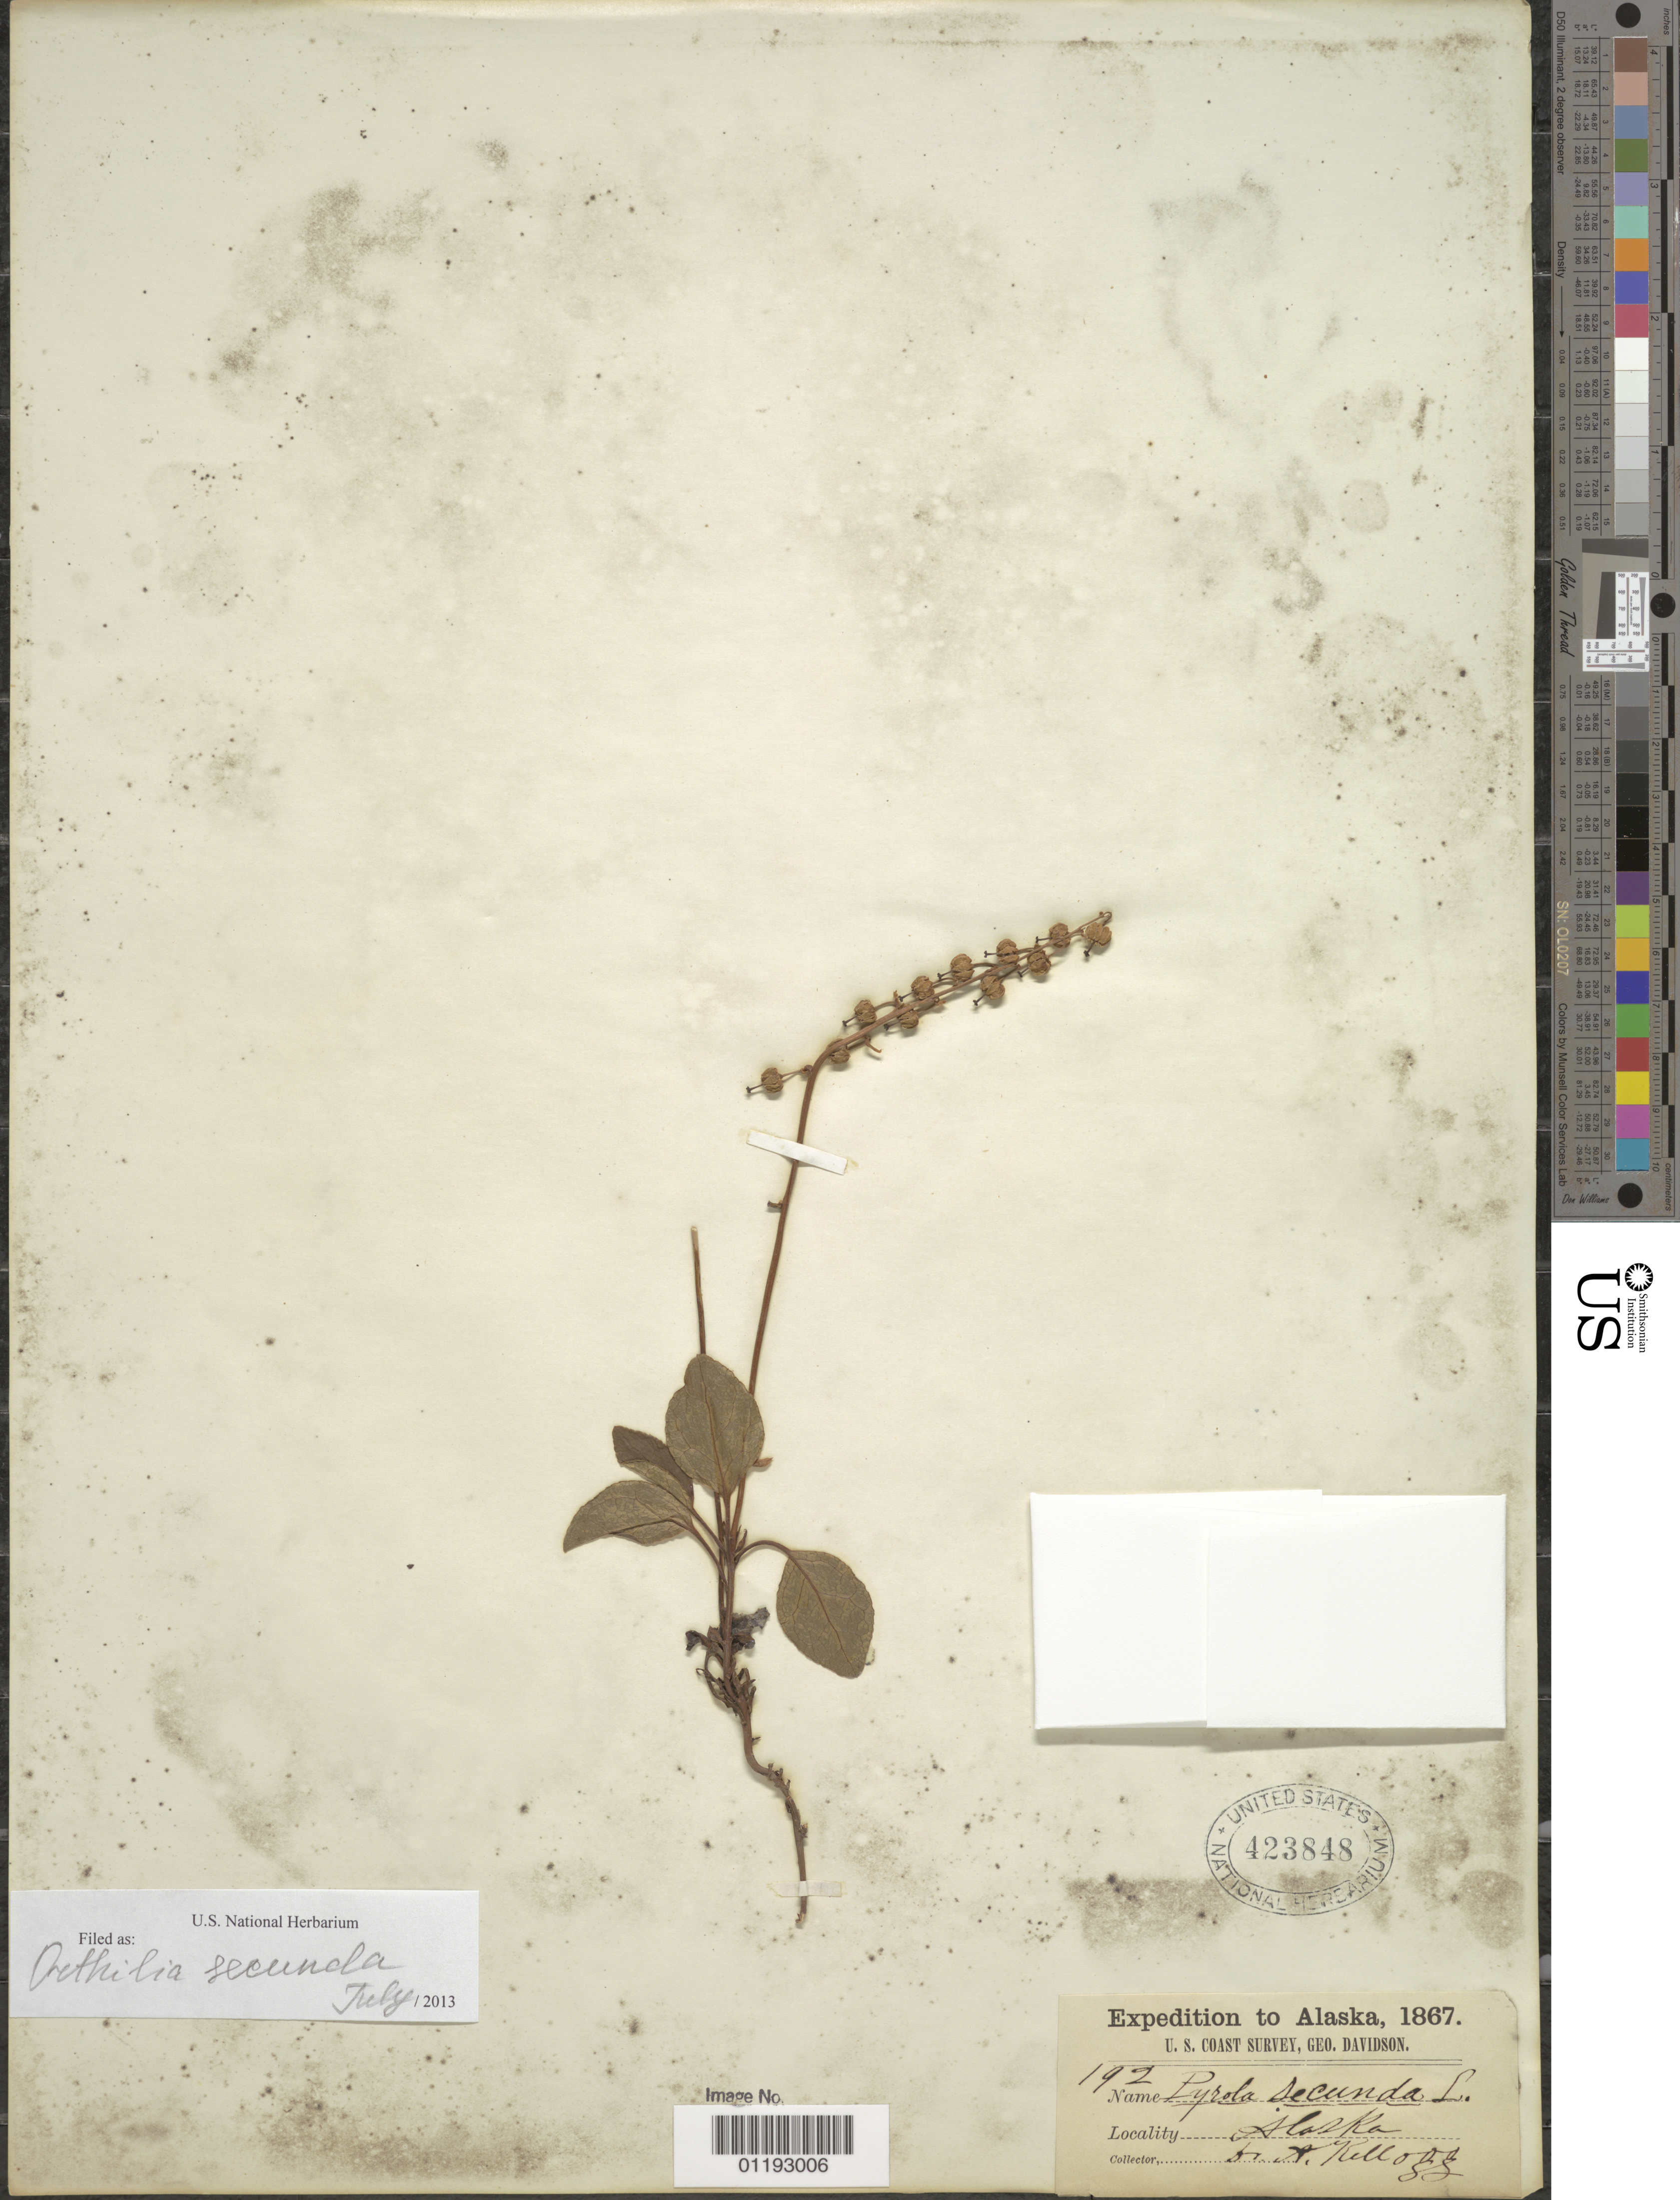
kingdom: Plantae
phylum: Tracheophyta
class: Magnoliopsida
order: Ericales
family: Ericaceae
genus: Orthilia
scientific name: Orthilia secunda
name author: (L.) House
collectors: A. Kellogg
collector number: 192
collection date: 1867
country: United States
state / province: Alaska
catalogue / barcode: US 423848